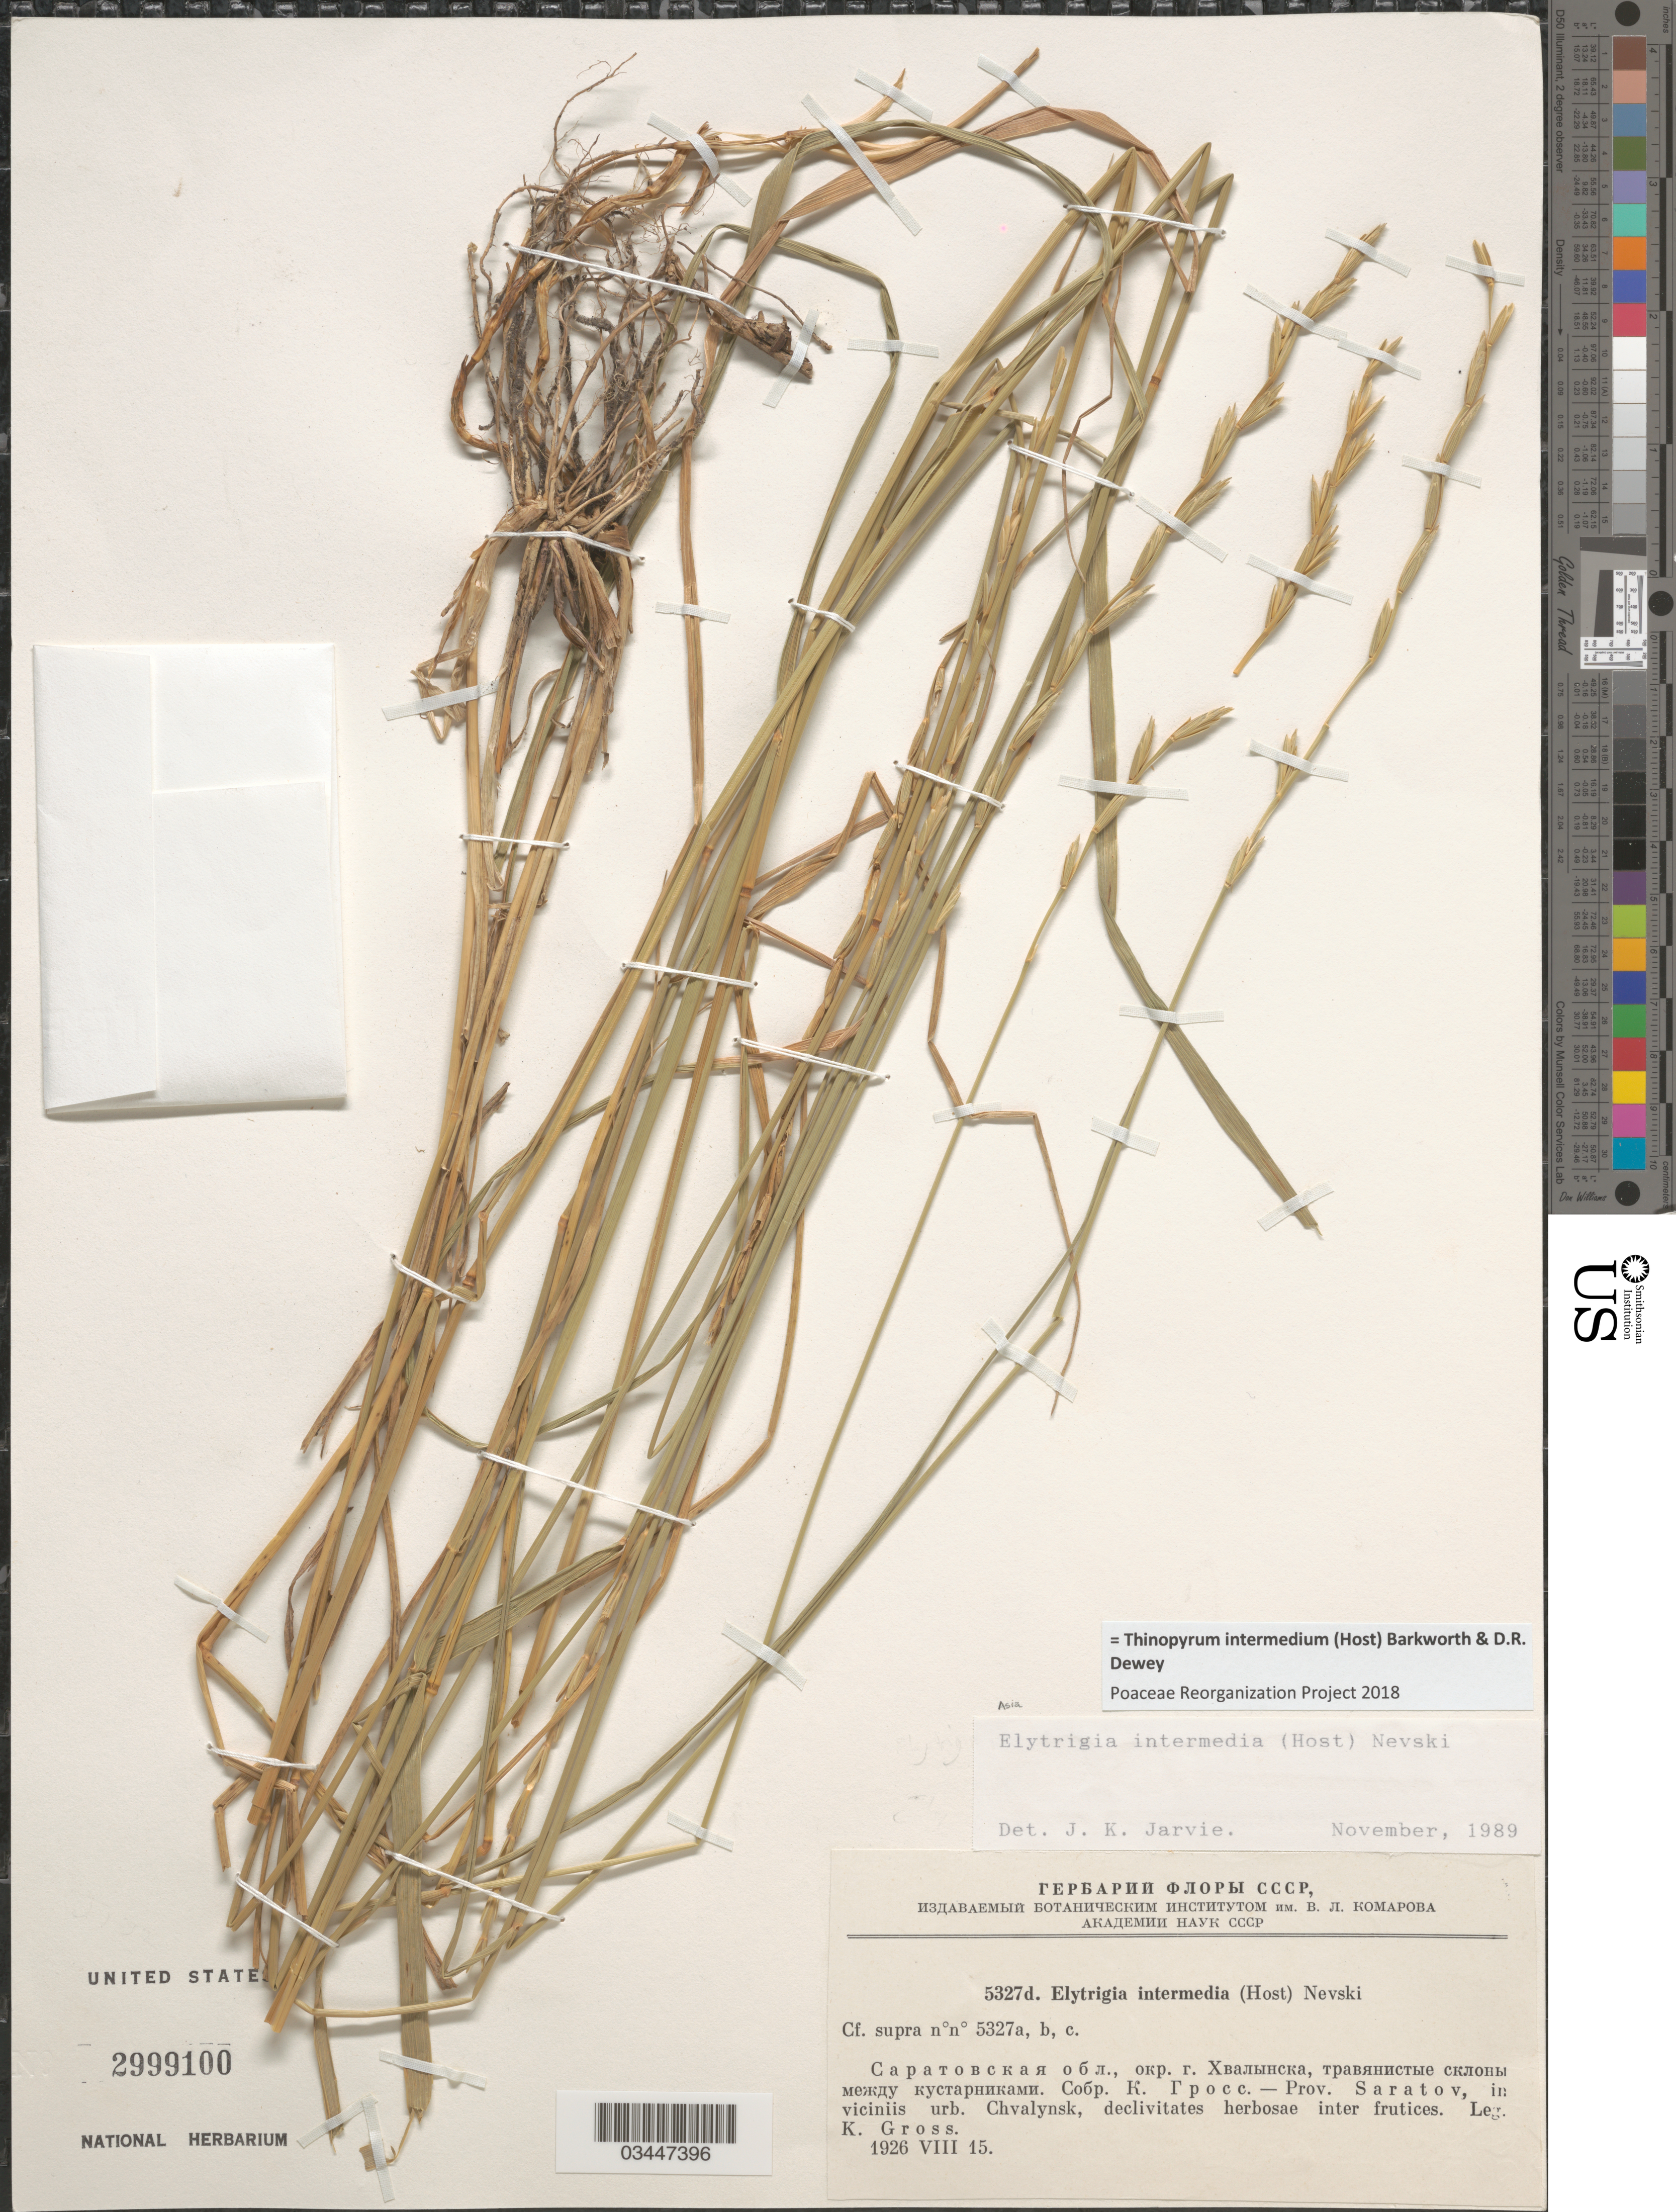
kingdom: Plantae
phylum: Tracheophyta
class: Liliopsida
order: Poales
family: Poaceae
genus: Thinopyrum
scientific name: Thinopyrum intermedium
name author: (Host) Barkworth & Dewey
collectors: K. Gross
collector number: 5327d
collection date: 1926-08-15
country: Russian Federation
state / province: Saratov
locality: In viciniis urb. Chvalynsk, declivitates herbosae inter frutices.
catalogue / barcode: US 2999100